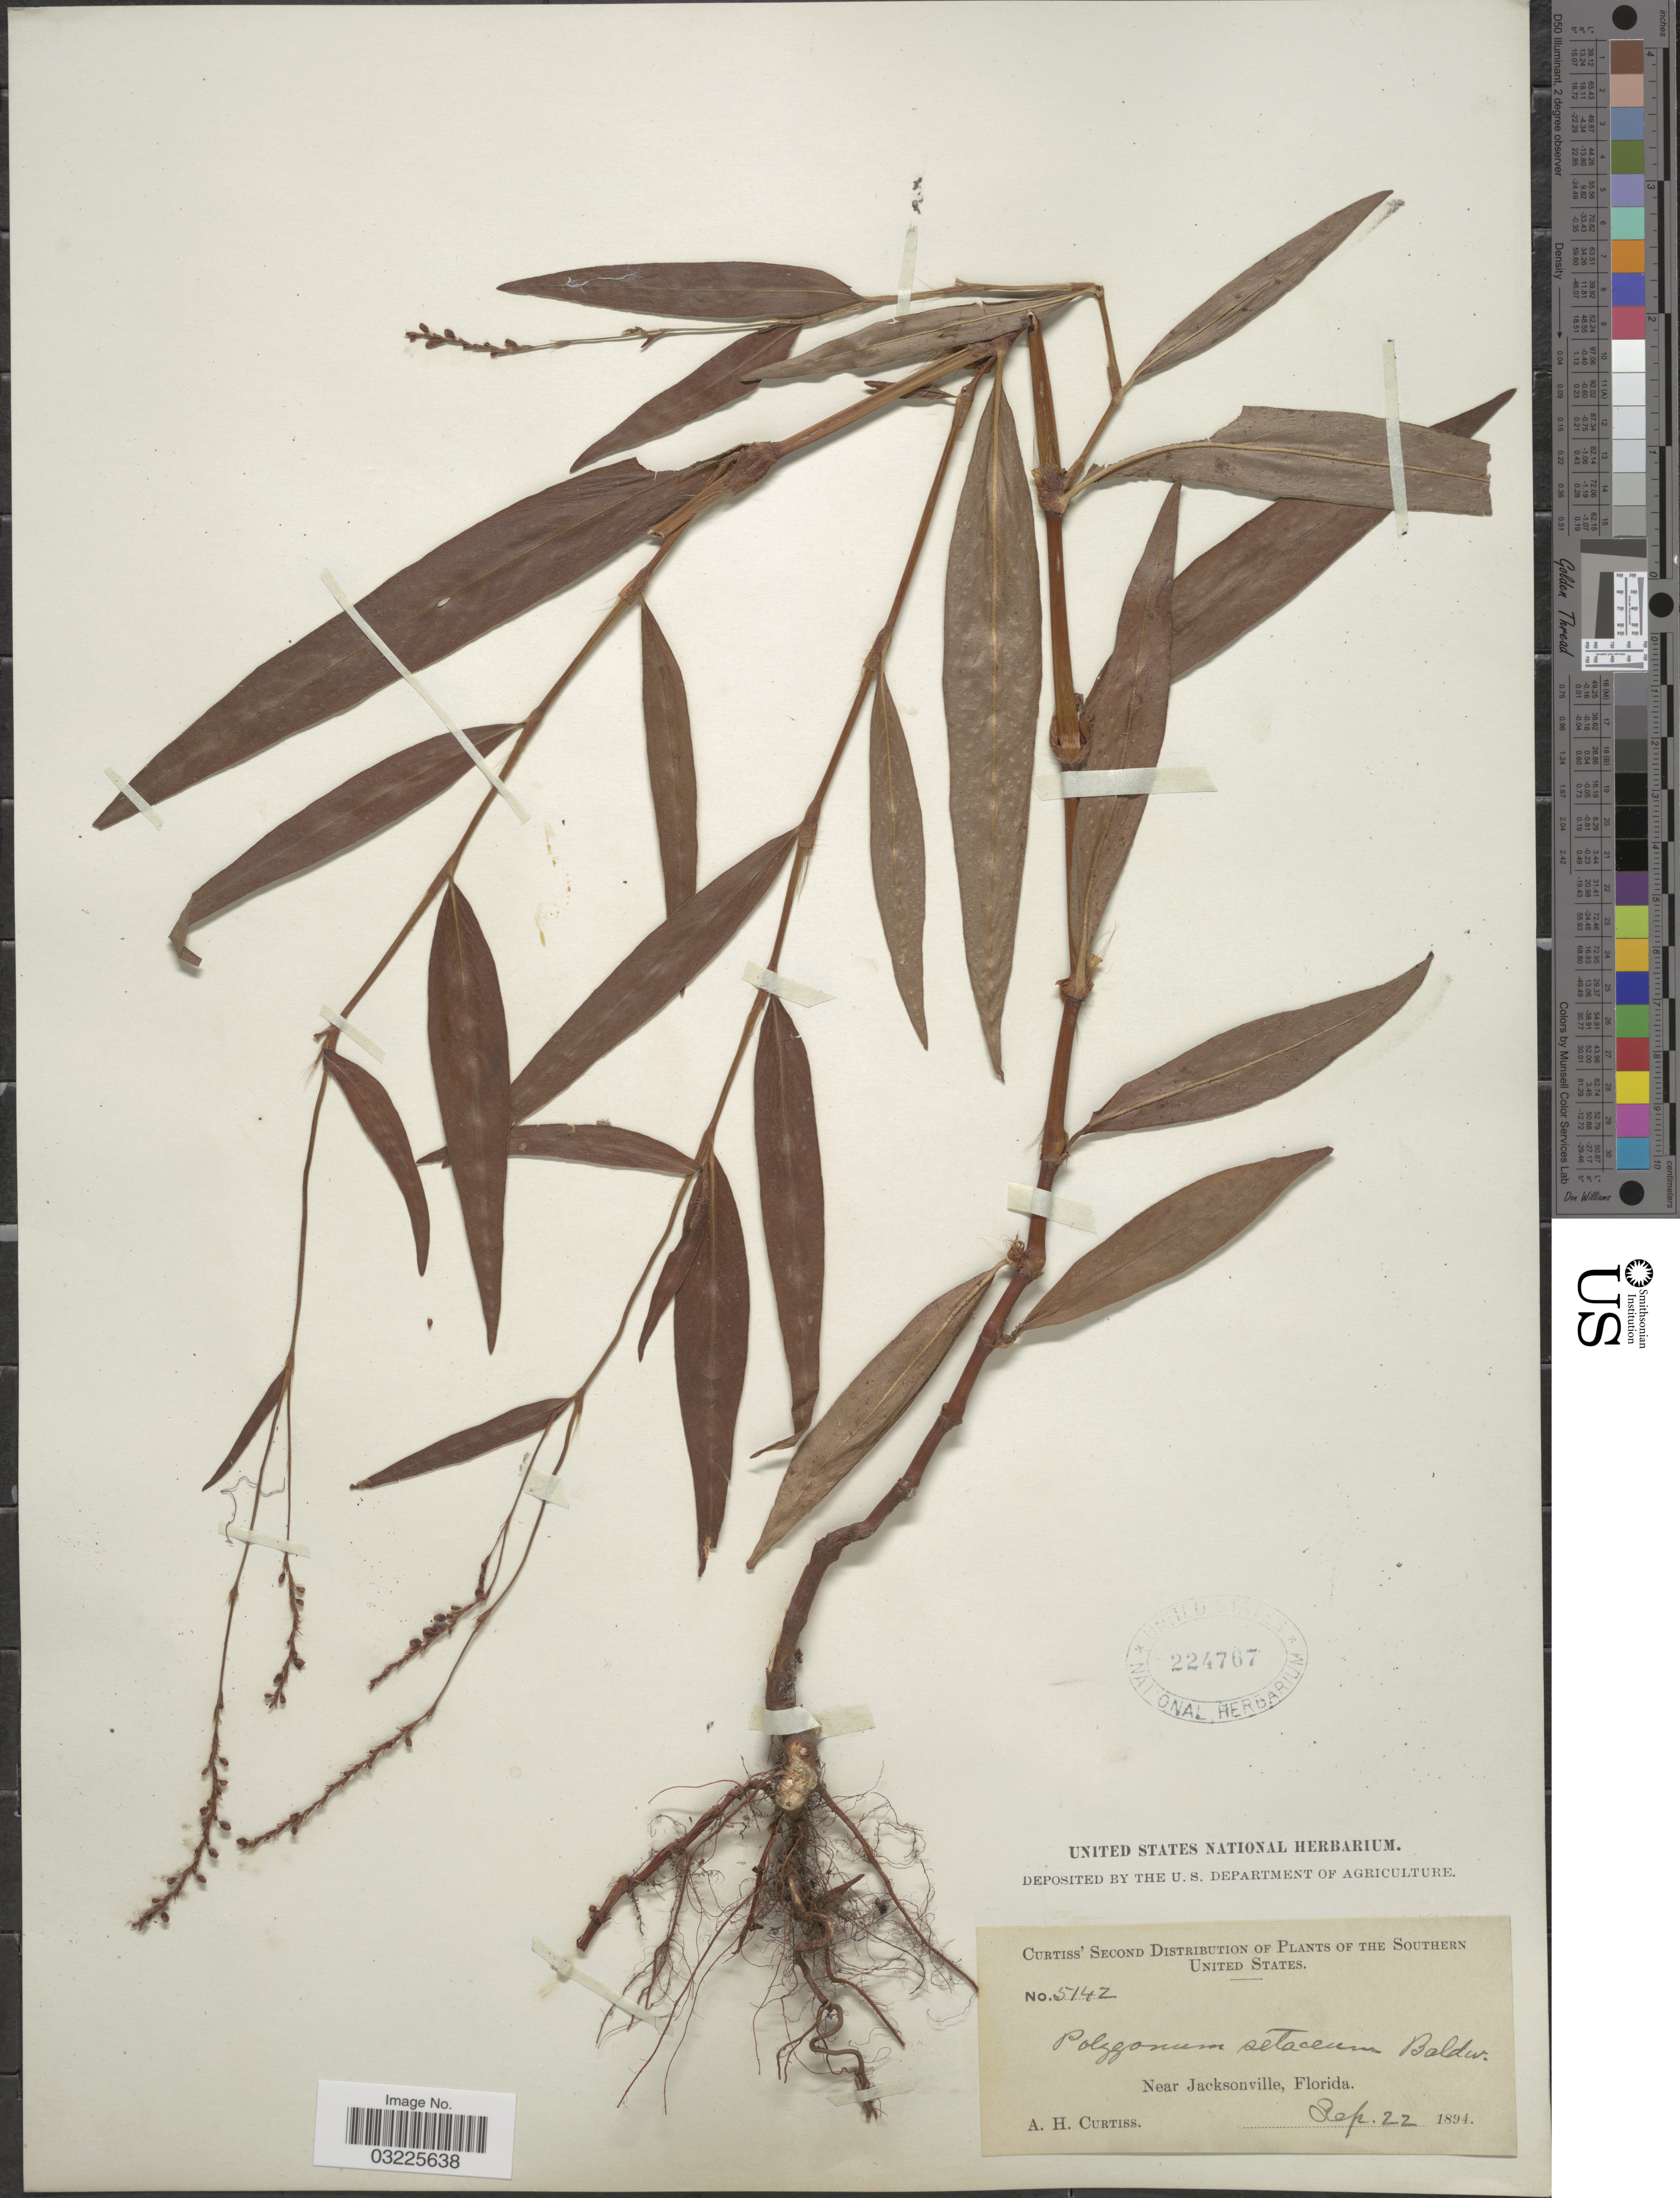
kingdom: Plantae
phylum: Tracheophyta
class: Magnoliopsida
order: Caryophyllales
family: Polygonaceae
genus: Persicaria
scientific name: Persicaria setacea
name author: Small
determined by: Atha, D. E.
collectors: A. H. Curtiss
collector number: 5142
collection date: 1894-09-22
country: United States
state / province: Florida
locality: Southern United States. Near Jacksonville.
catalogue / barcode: US 224767